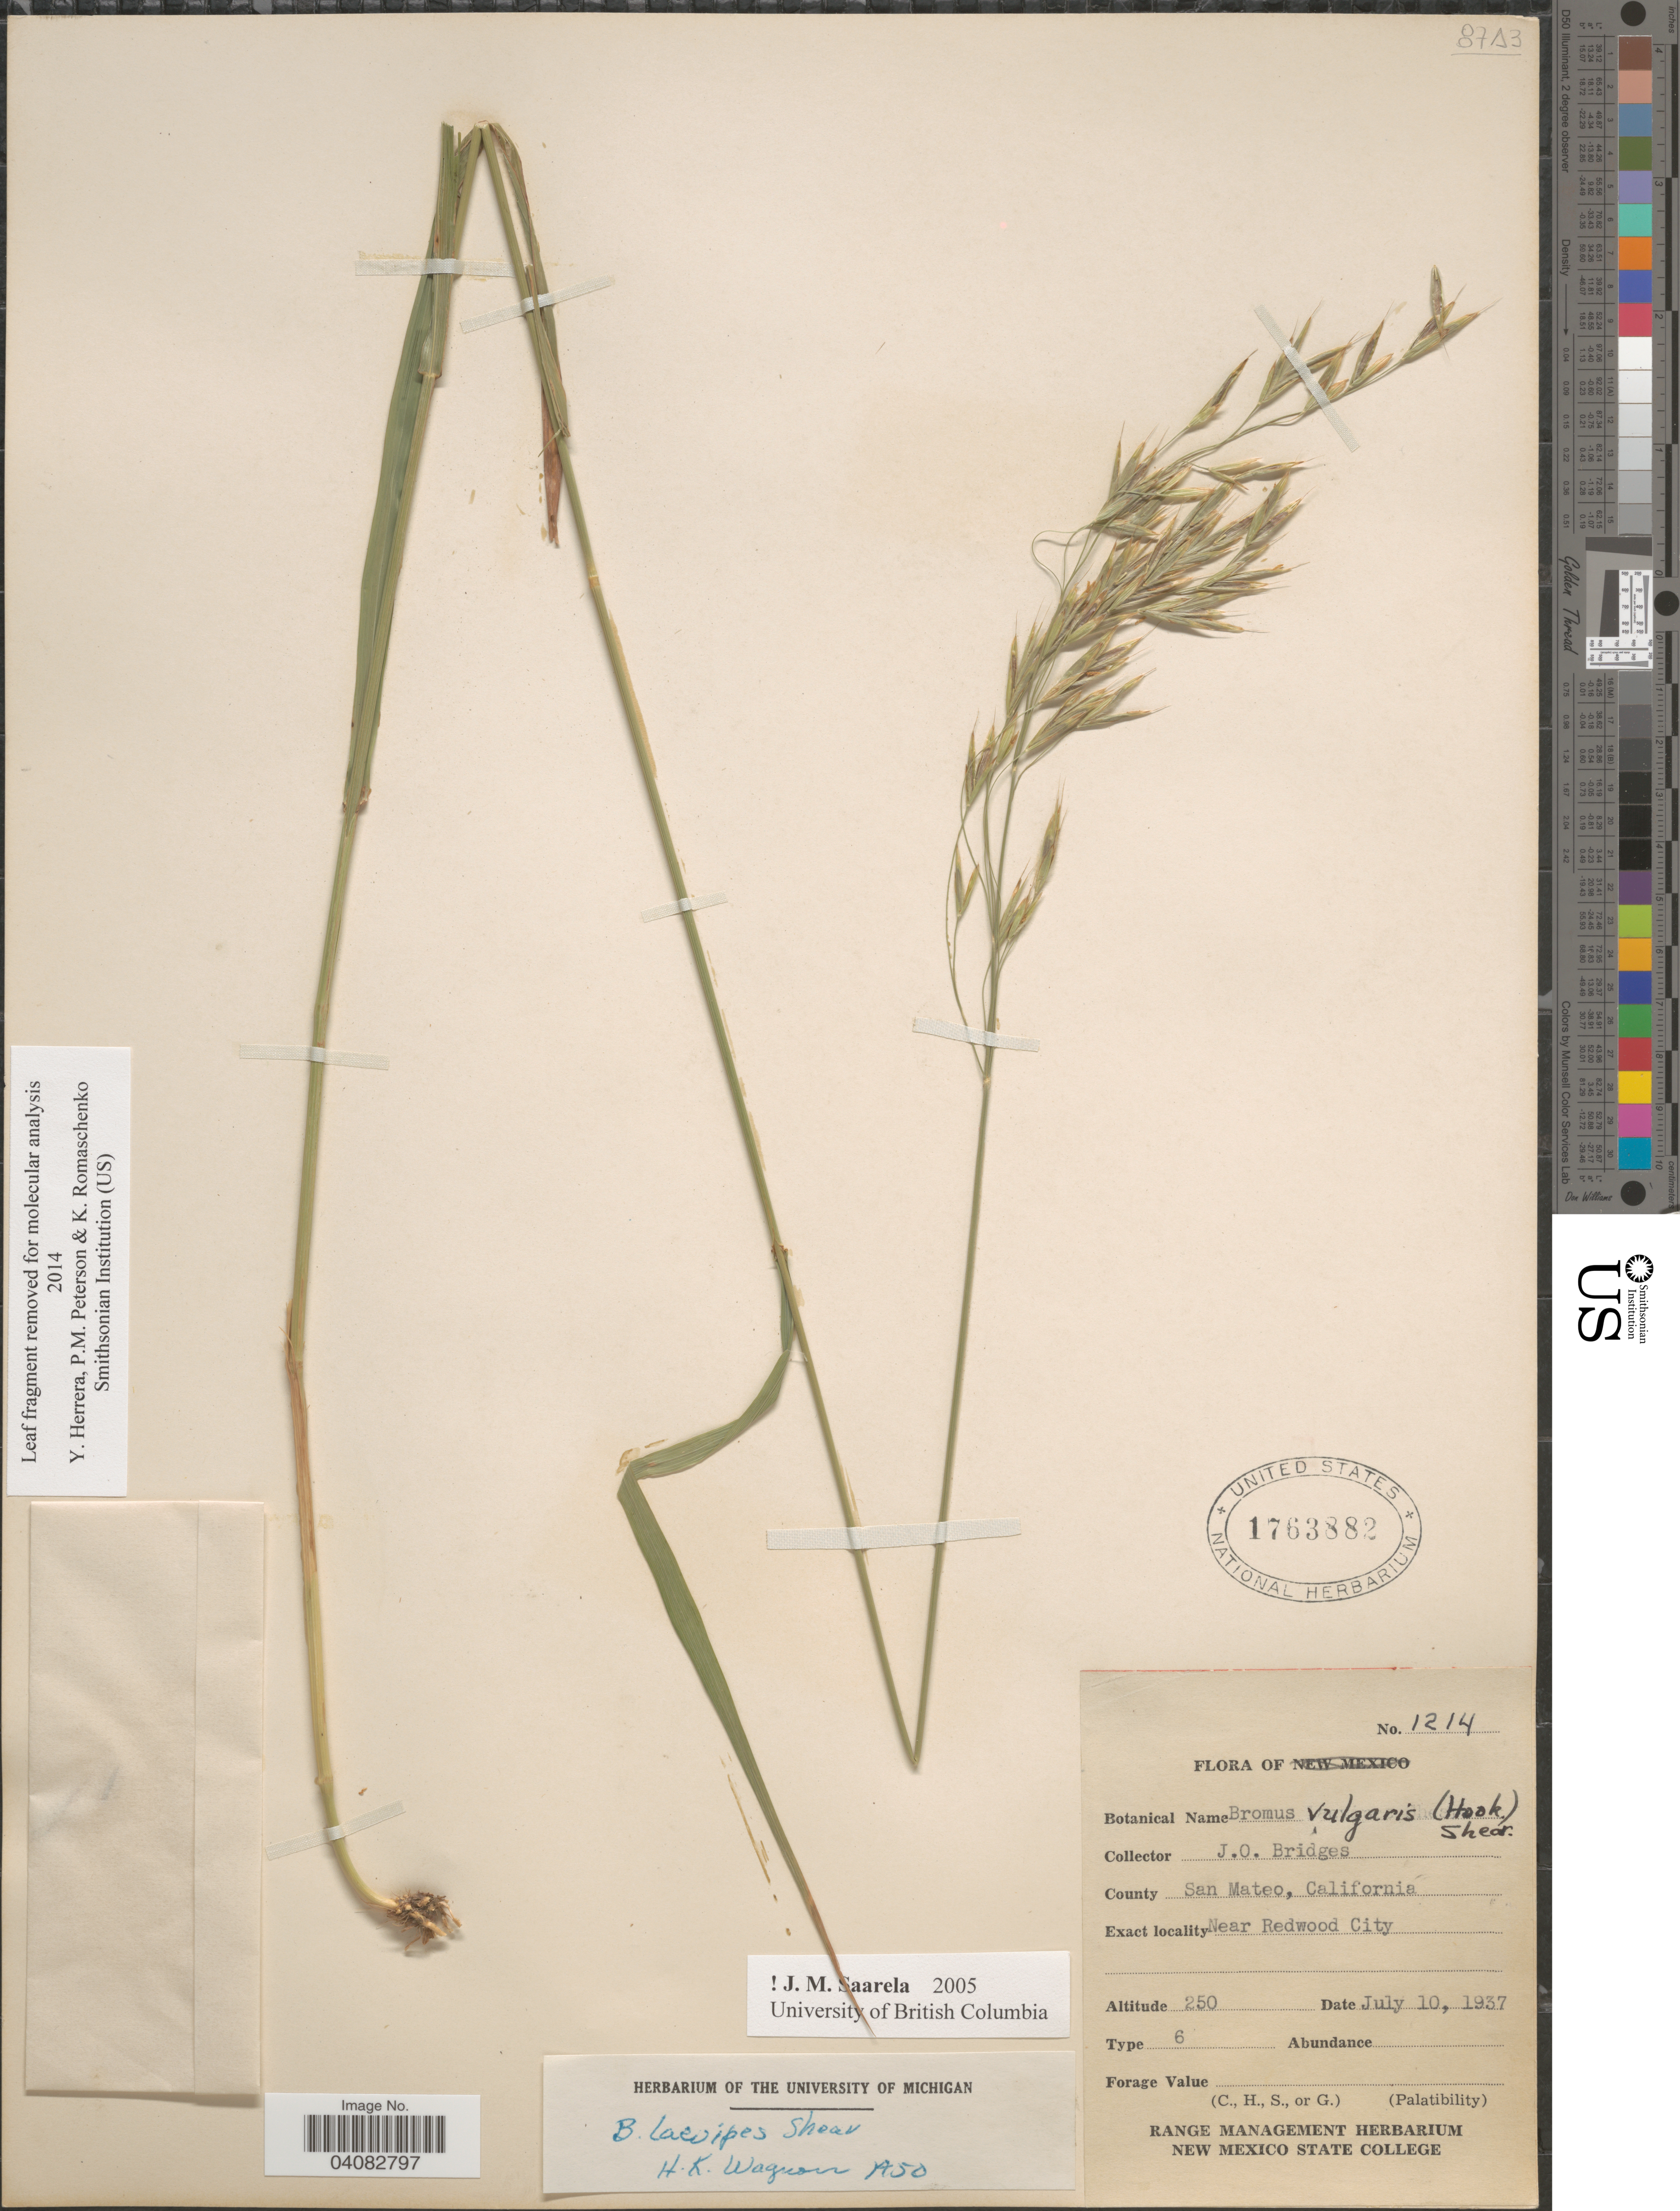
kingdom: Plantae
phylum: Tracheophyta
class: Liliopsida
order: Poales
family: Poaceae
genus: Bromus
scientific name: Bromus laevipes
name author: Shear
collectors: J. Bridges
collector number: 1214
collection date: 1937-07-10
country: United States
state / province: California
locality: San Mateo. Near Redwood City.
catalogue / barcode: US 1763882